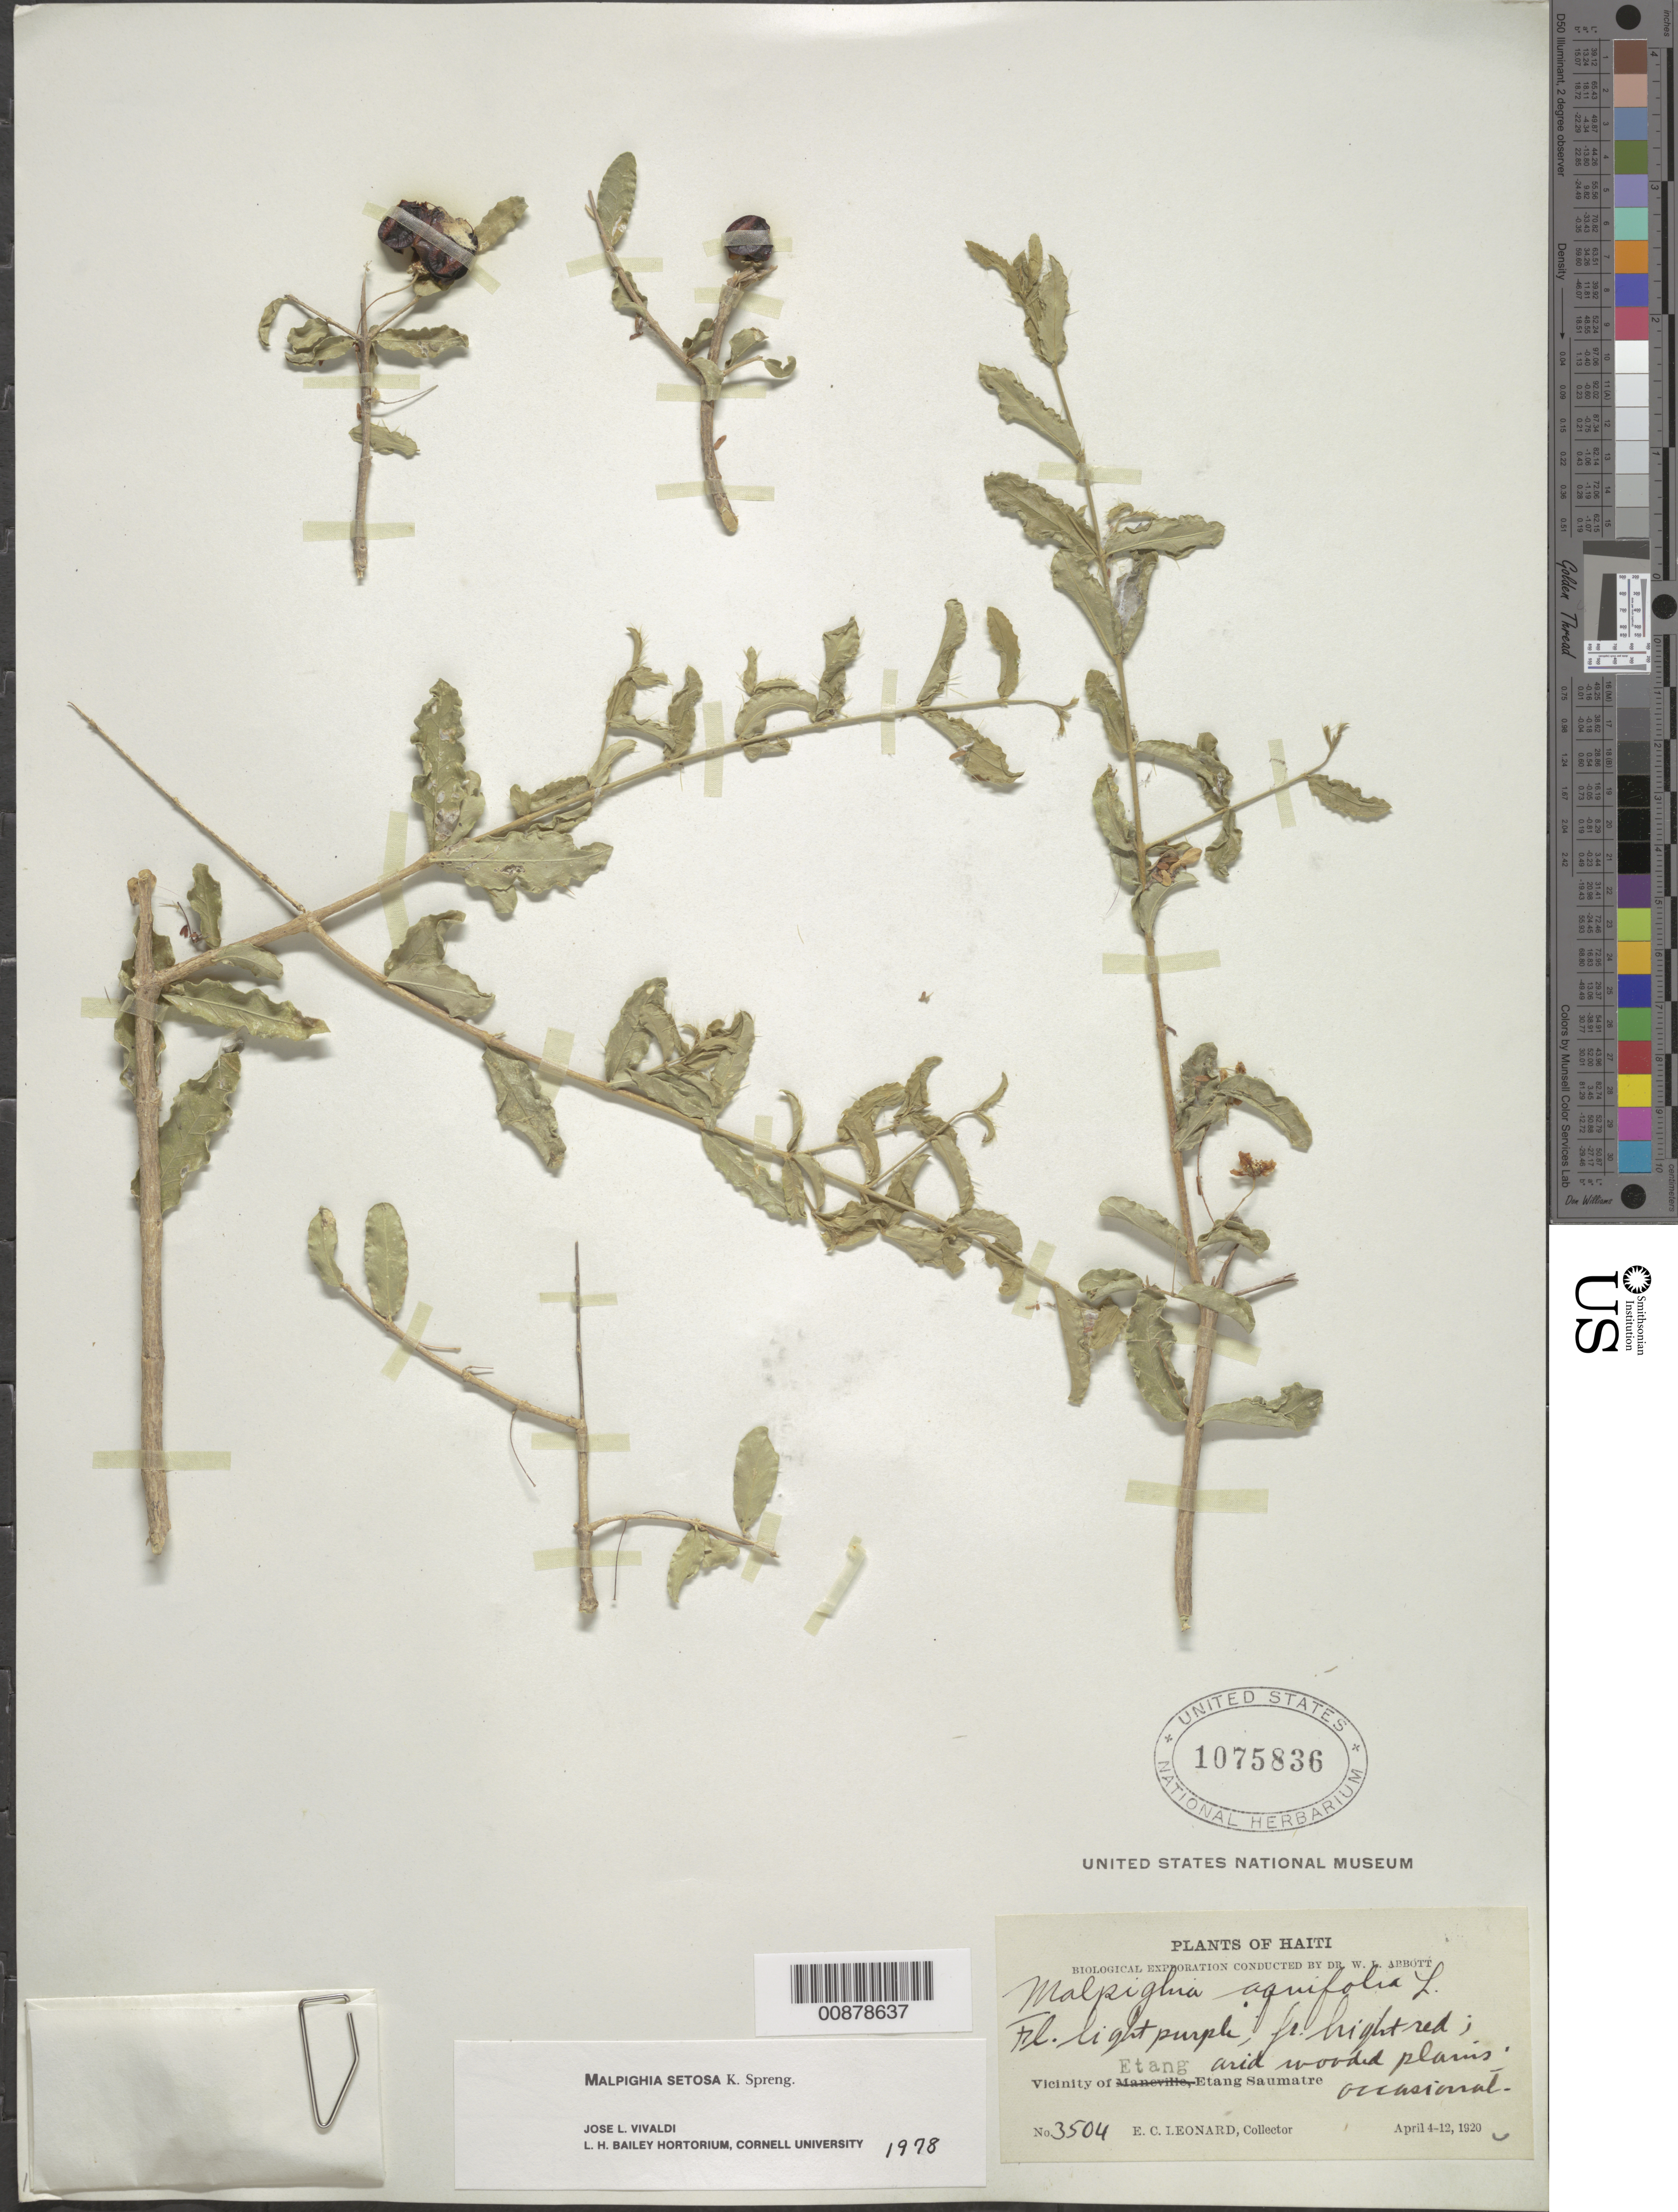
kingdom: Plantae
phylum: Tracheophyta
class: Magnoliopsida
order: Malpighiales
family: Malpighiaceae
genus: Malpighia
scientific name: Malpighia setosa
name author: Spreng.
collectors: E. C. Leonard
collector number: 3504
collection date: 1920-04-04/1920-04-12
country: Haiti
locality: Vicinity of Etang, Etang Saumatre.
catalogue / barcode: US 1075836